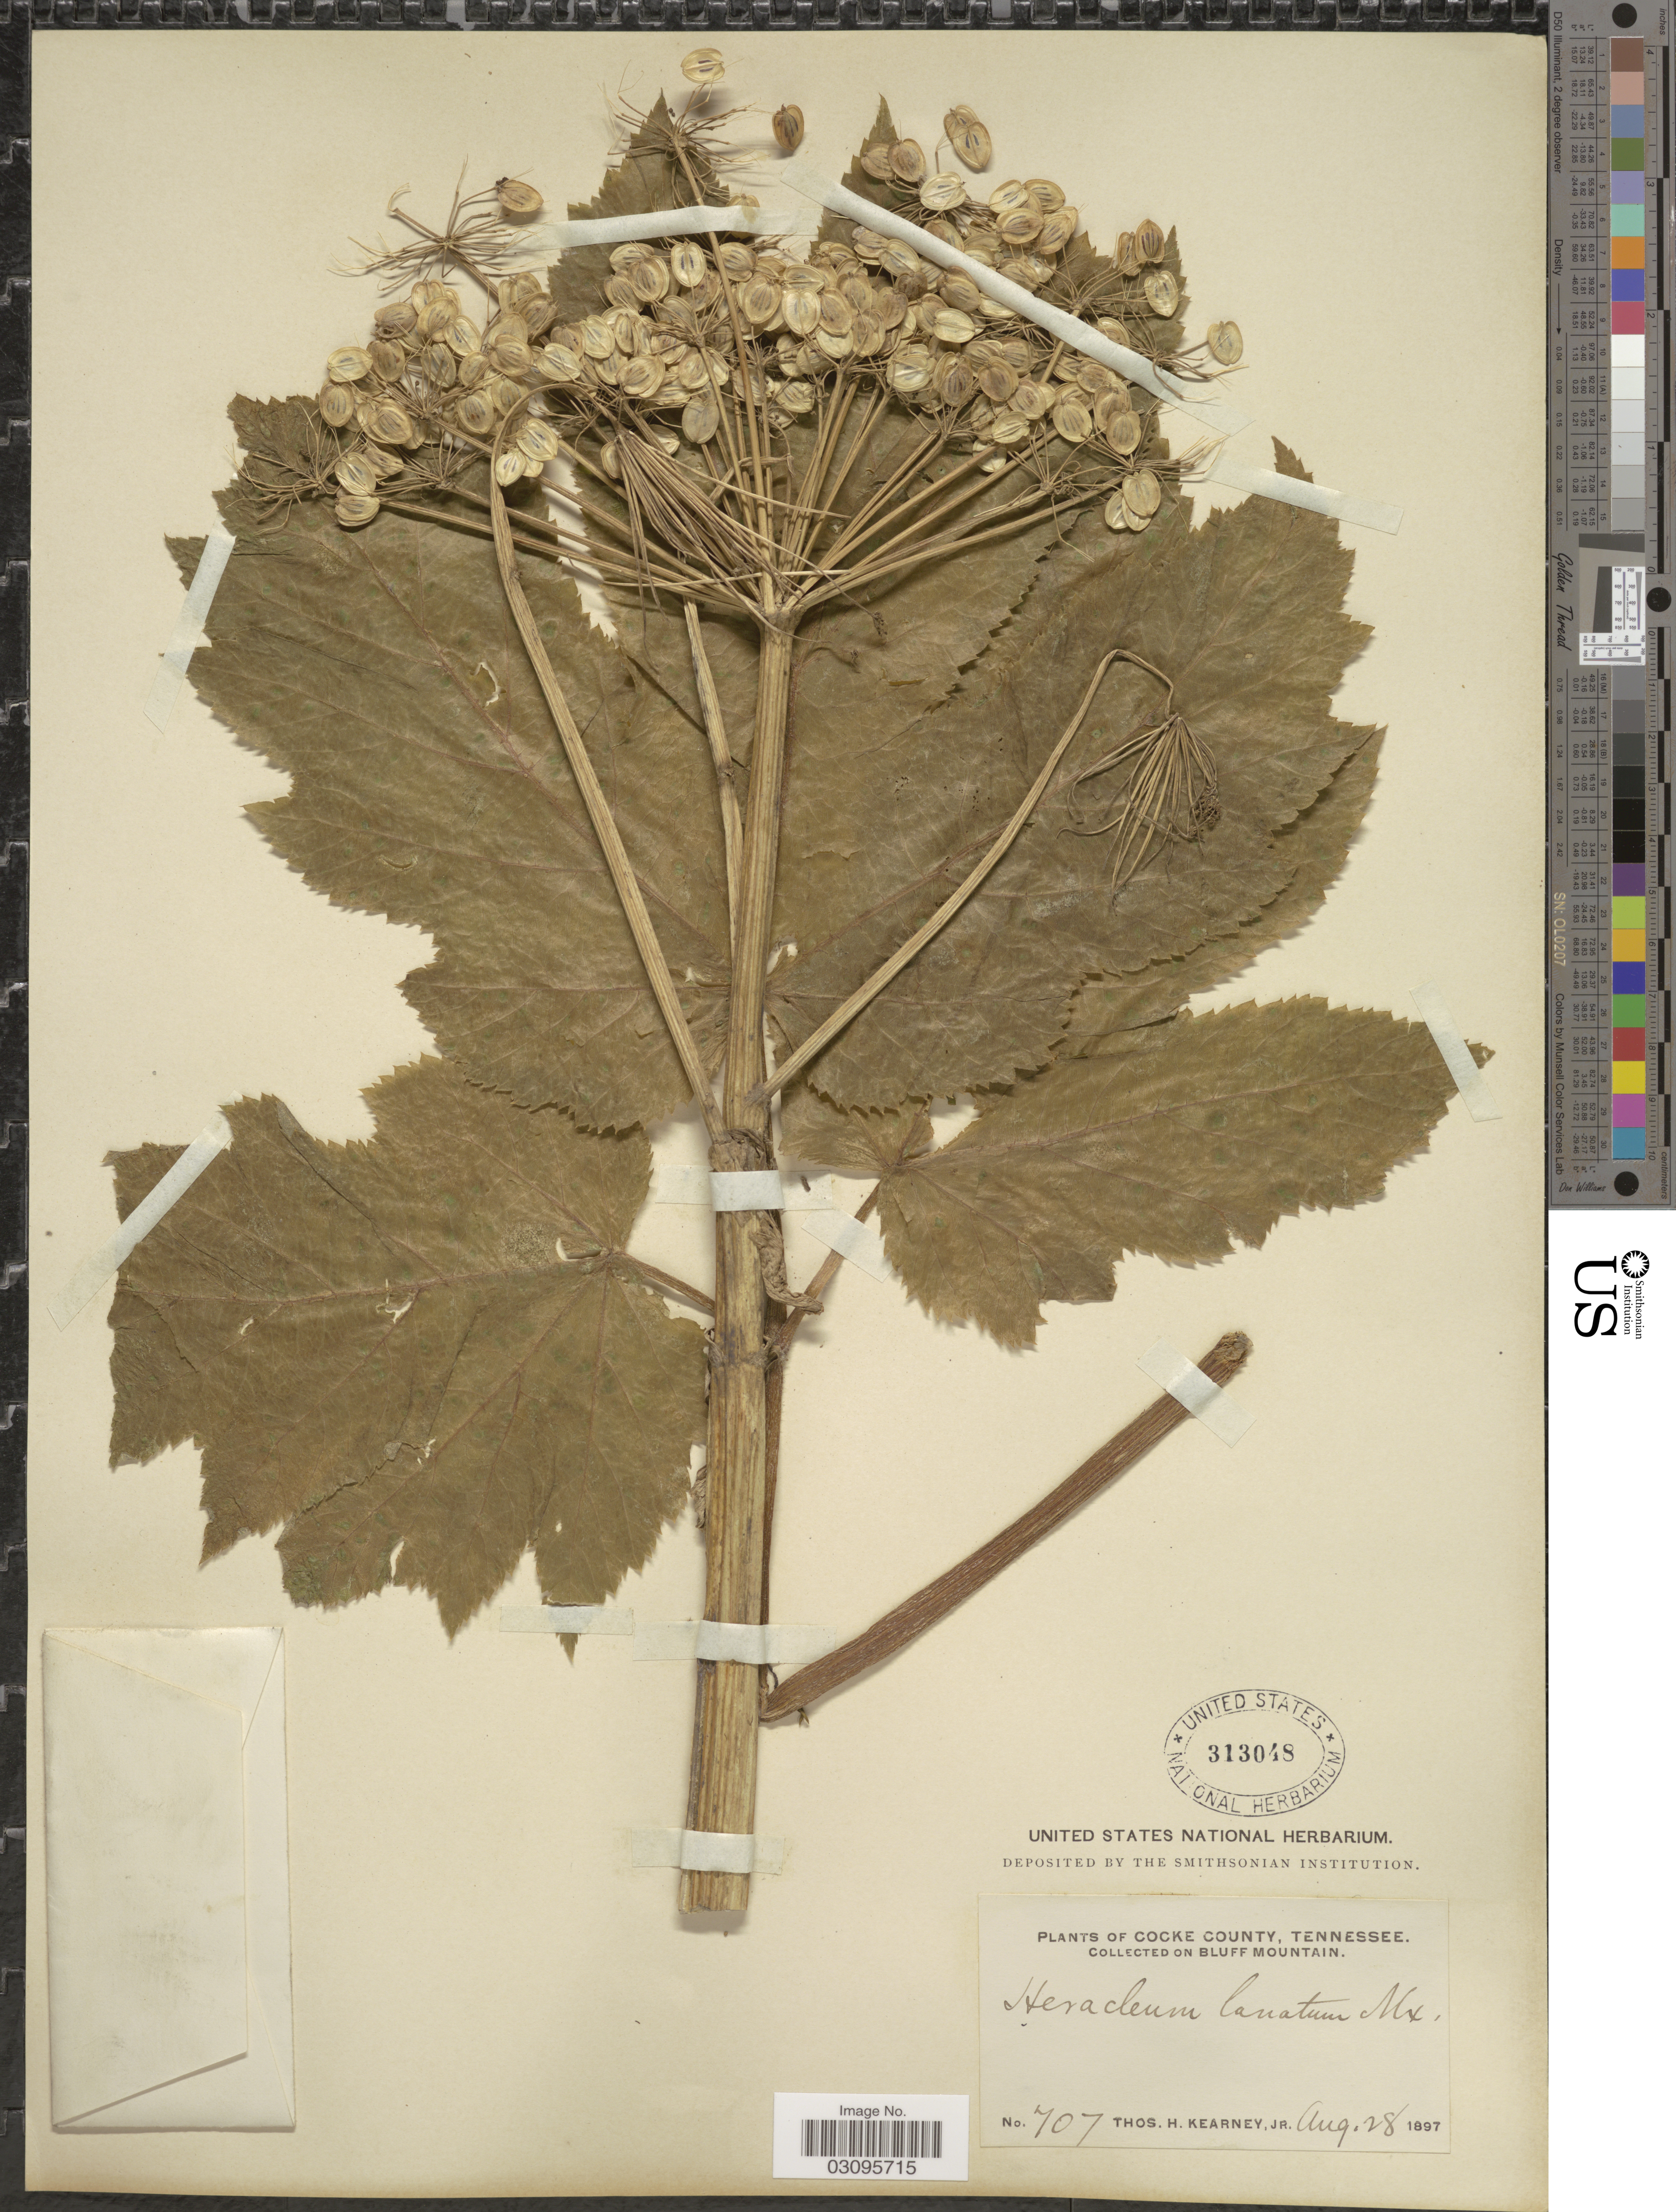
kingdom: Plantae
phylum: Tracheophyta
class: Magnoliopsida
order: Apiales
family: Apiaceae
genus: Heracleum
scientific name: Heracleum lanatum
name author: Michx.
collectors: T. H. Kearney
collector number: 707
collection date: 1897-08-28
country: United States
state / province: Tennessee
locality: Cocke County. Bluff Mountain.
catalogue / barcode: US 313048